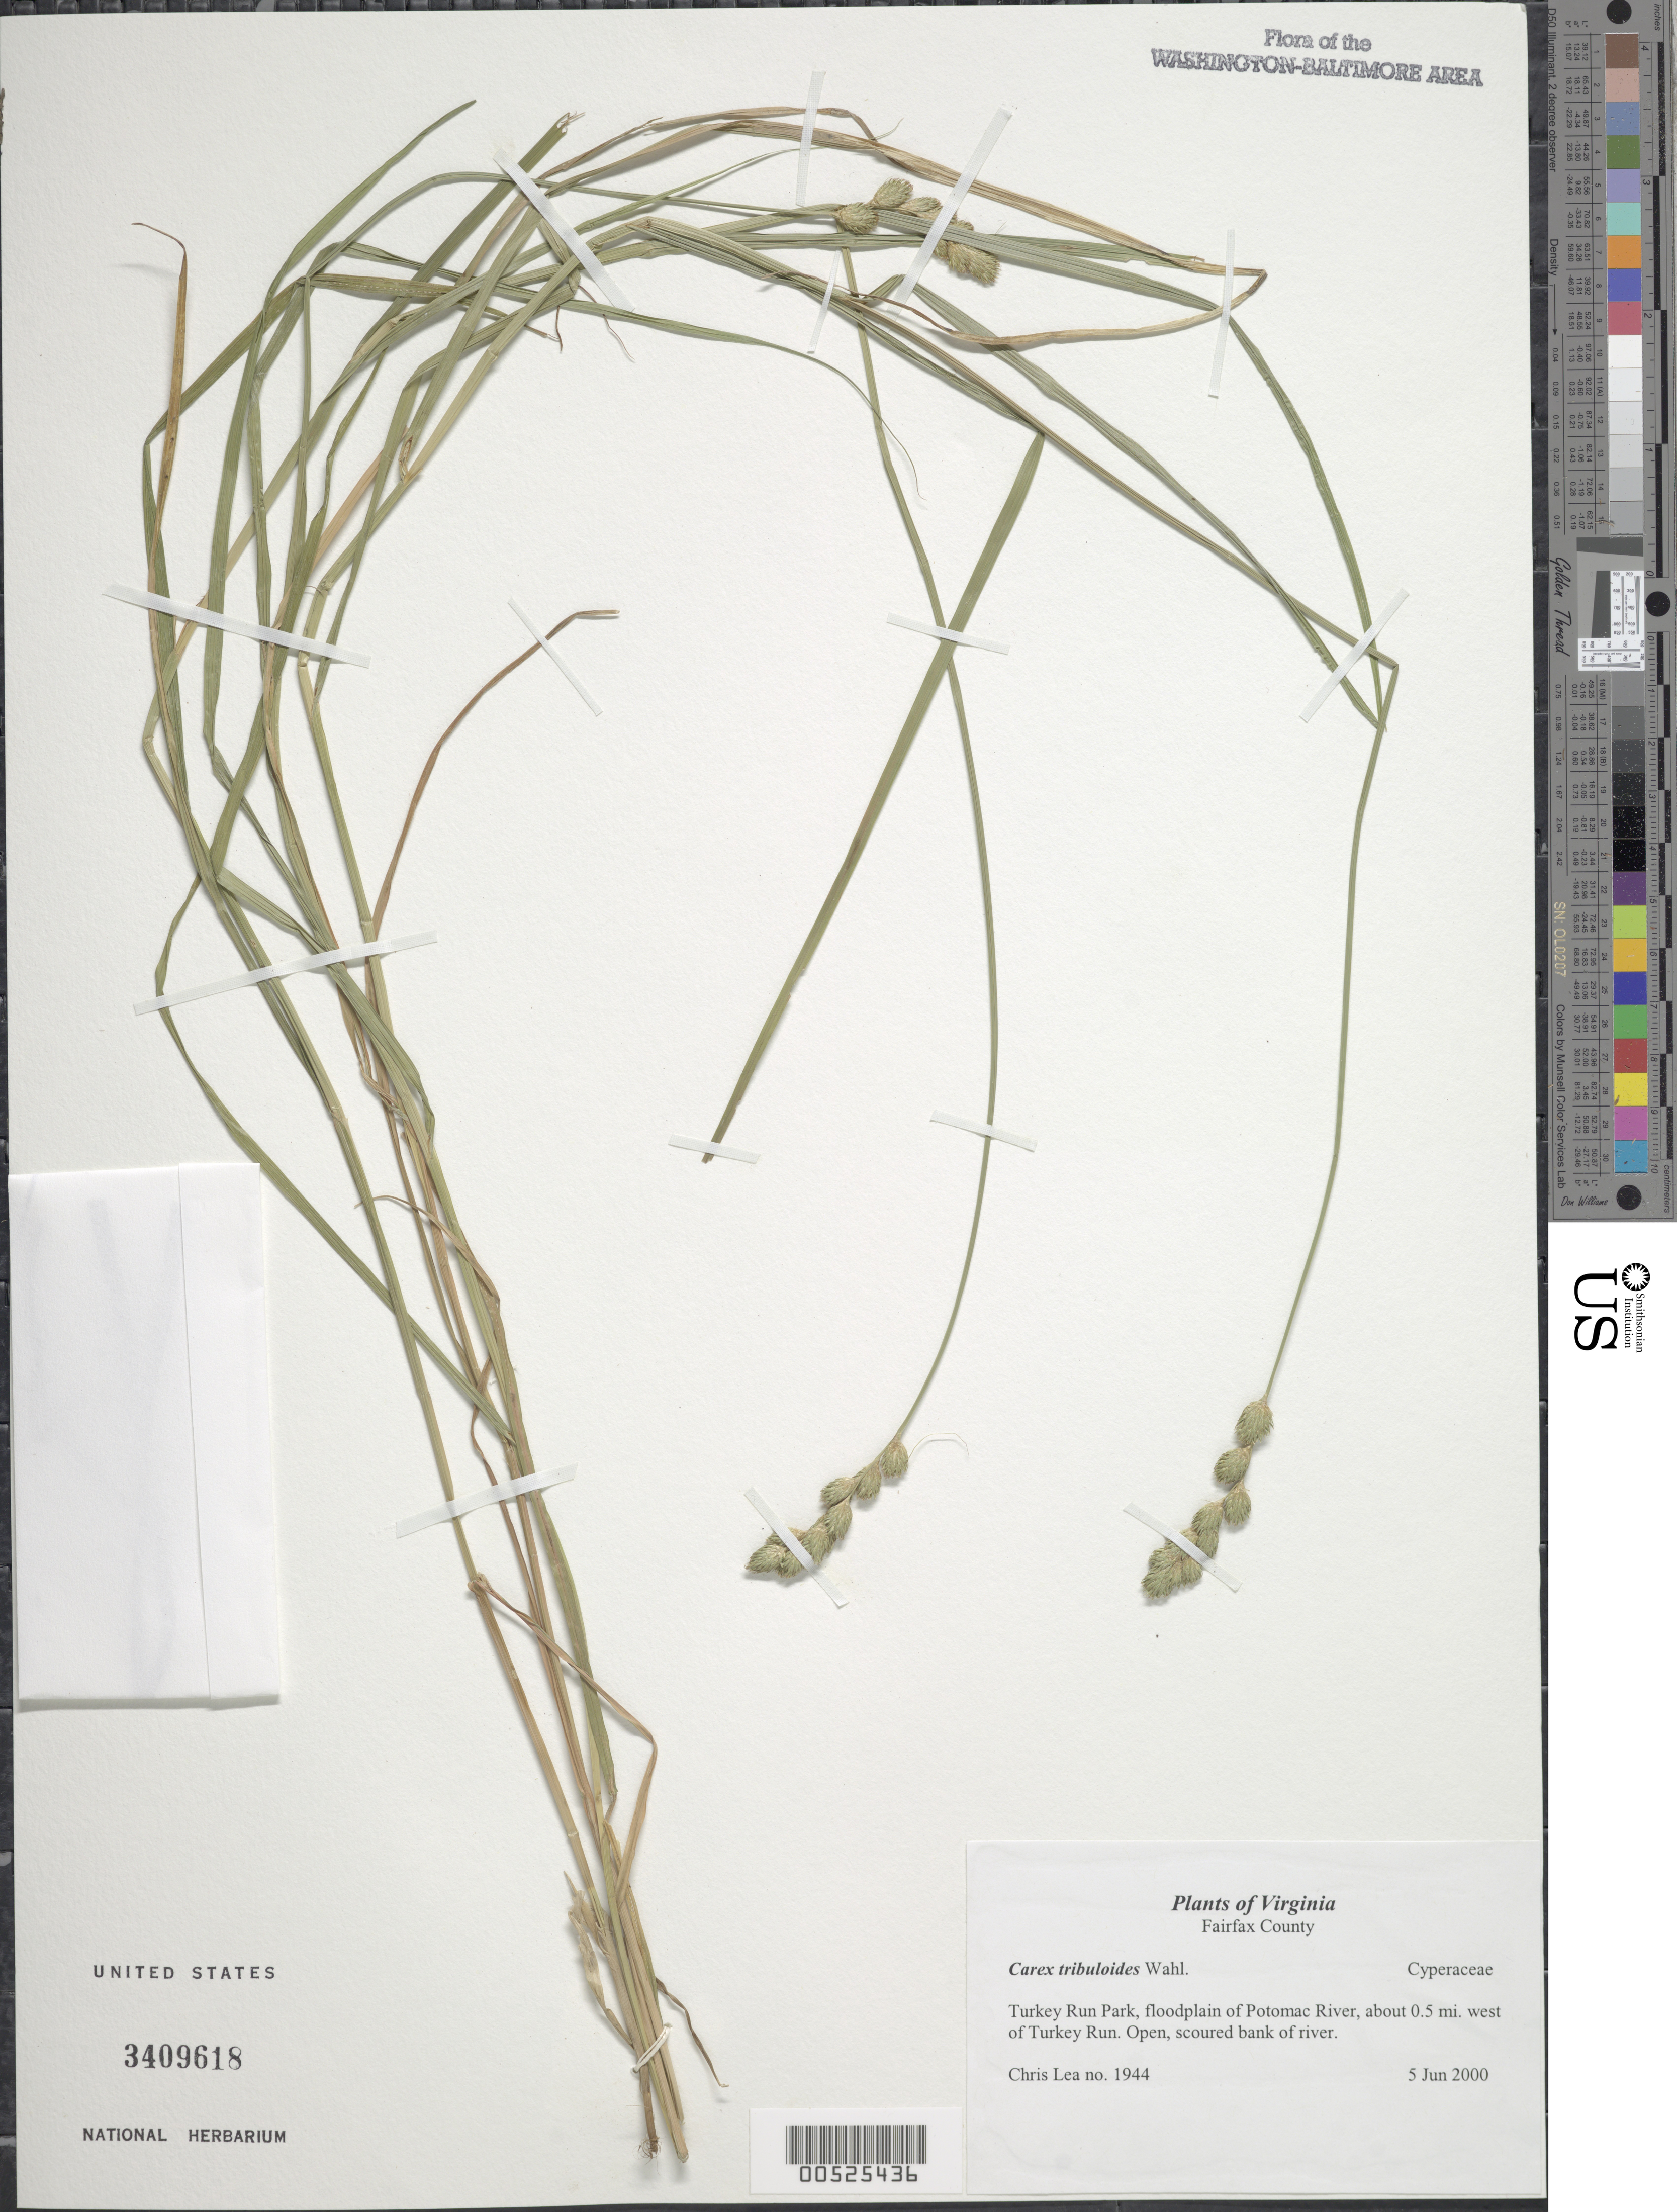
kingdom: Plantae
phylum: Tracheophyta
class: Liliopsida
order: Poales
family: Cyperaceae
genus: Carex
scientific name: Carex tribuloides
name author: Wahlenb.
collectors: C. Lea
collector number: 1944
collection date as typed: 05 Jun 2000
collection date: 2000-06-05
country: United States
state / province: Virginia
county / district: Fairfax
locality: Turkey Run Park, floodplain of Potomac River, about 0.5 mi. west of Turkey Run.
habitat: Scoured bank of river.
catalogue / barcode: US 3409618